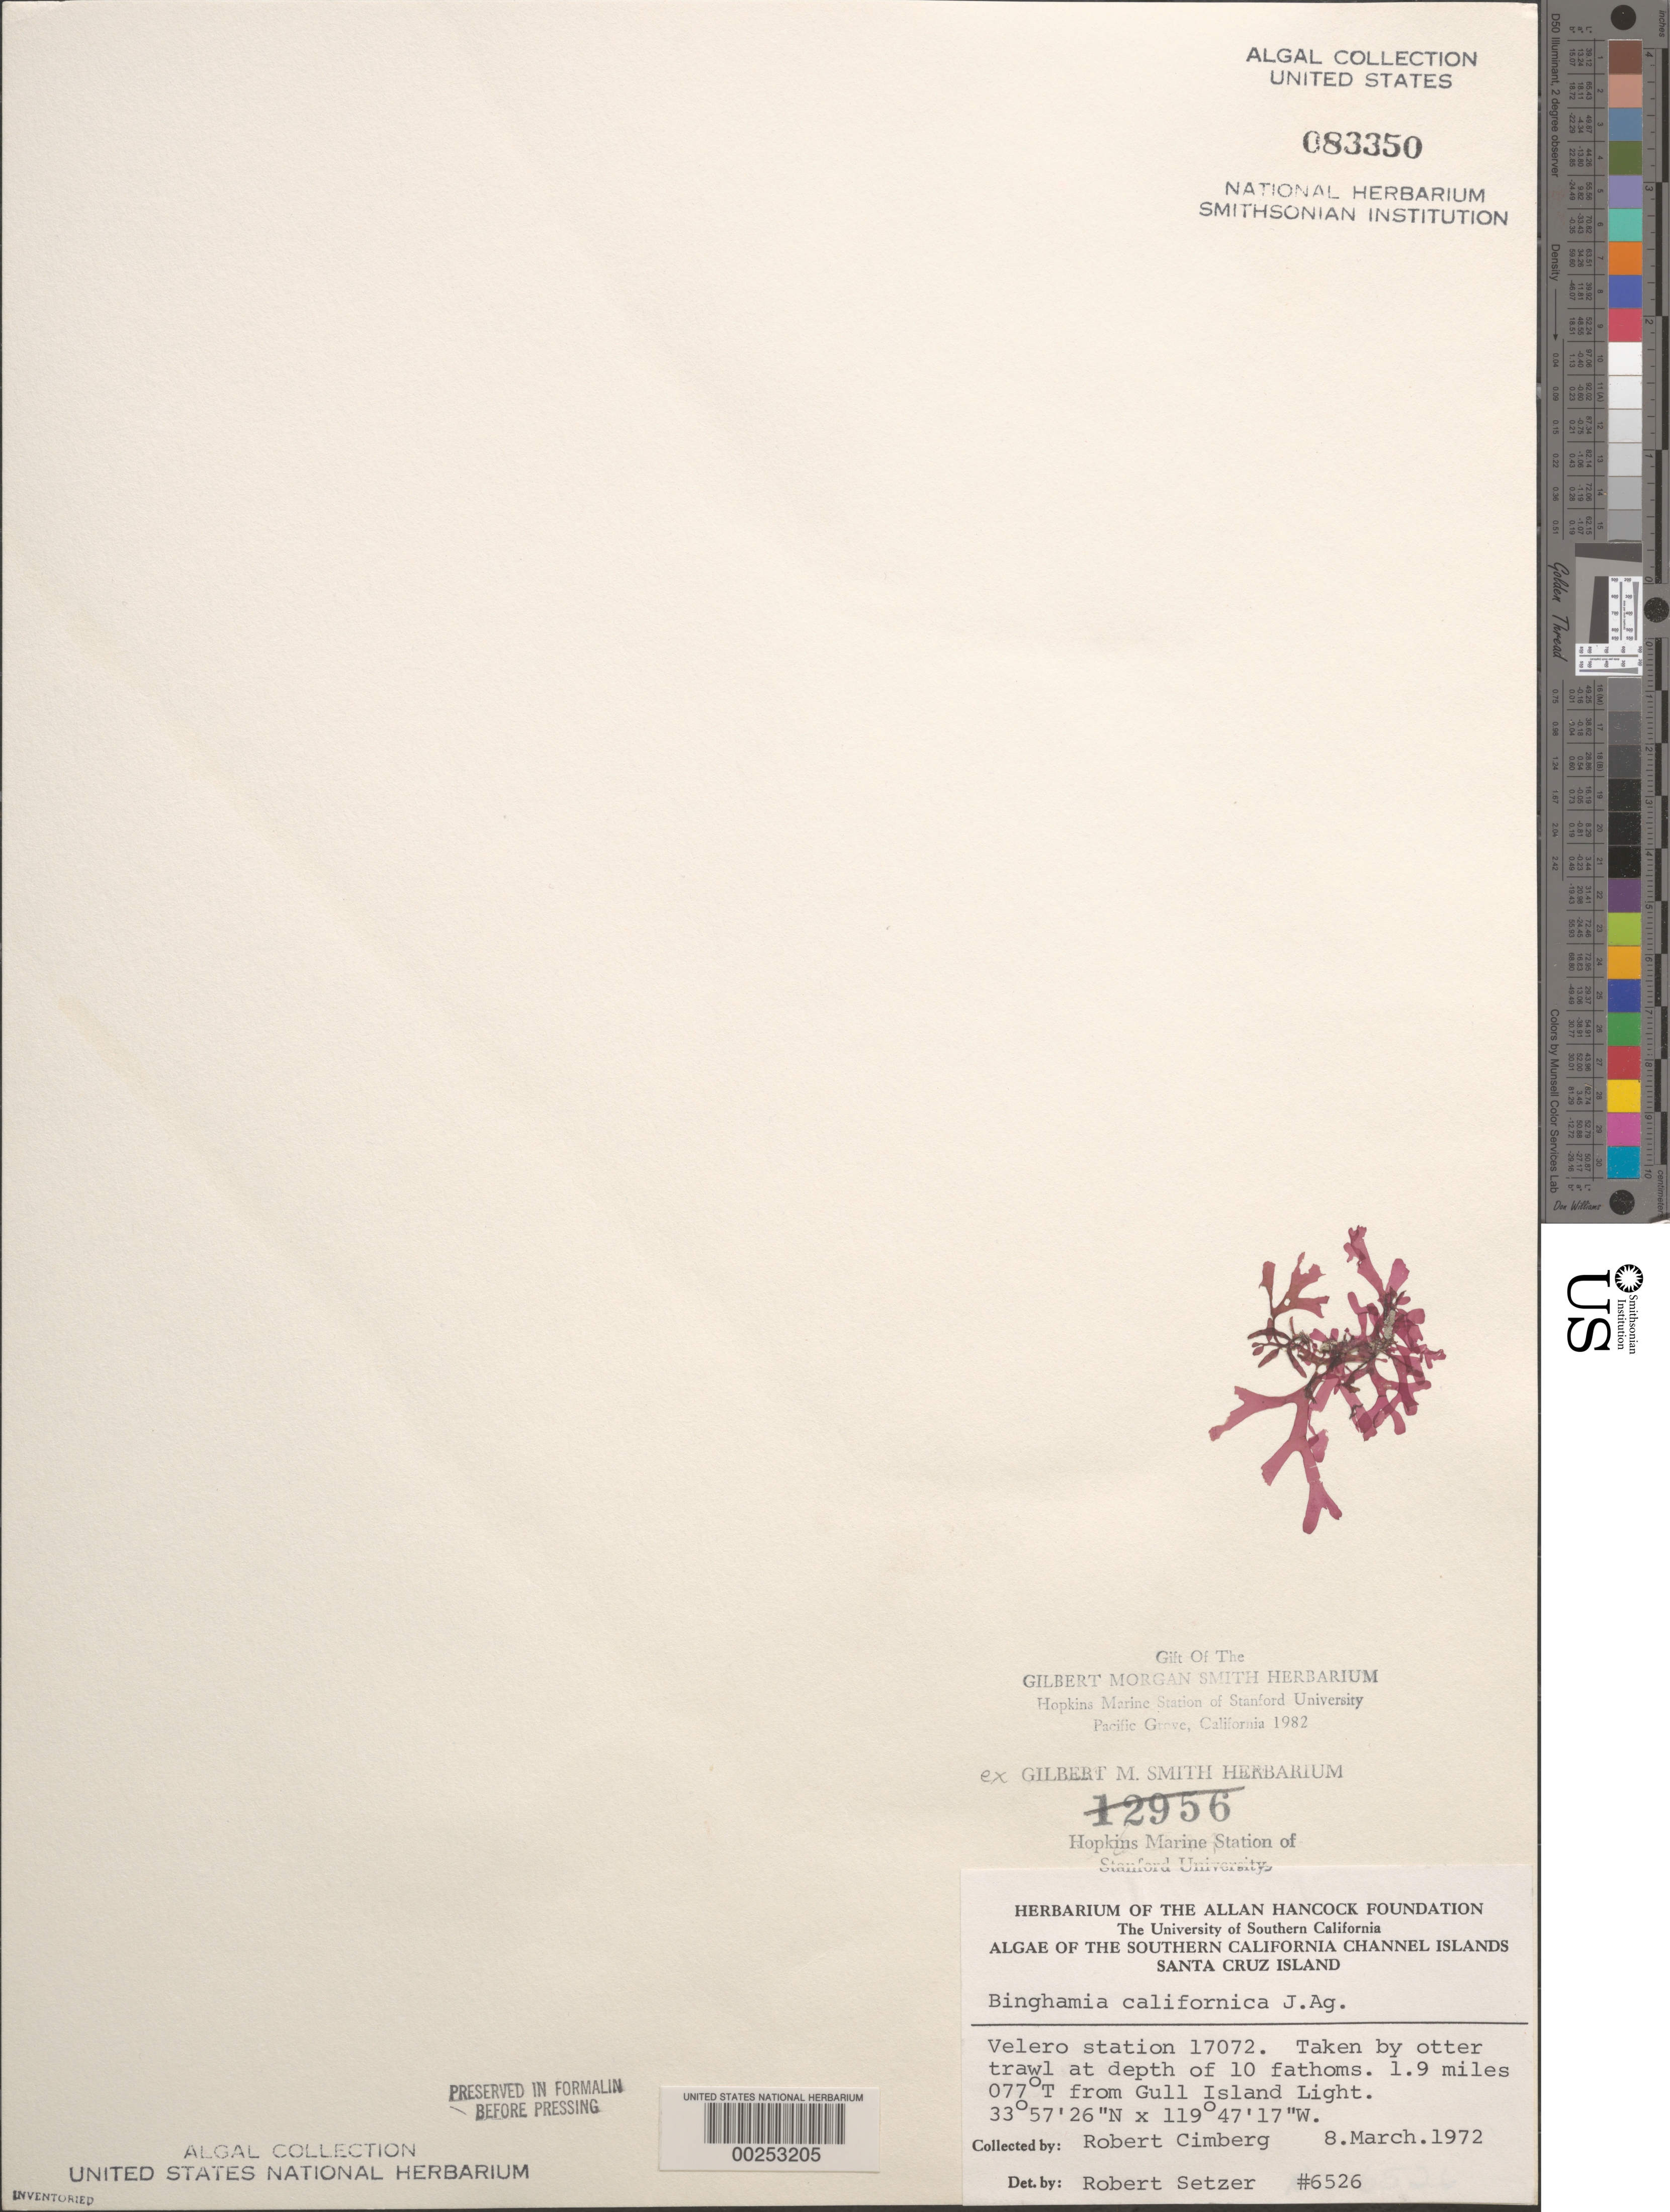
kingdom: Plantae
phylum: Rhodophyta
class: Florideophyceae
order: Rhodymeniales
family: Lomentariaceae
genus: Binghamia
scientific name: Binghamia californica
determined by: Setzer, R. B.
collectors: R. Cimberg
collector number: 6526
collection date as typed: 08 Mar 1972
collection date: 1972-03-08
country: United States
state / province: California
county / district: Santa Barbara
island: Santa Cruz Island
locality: Off Gull Island Light, near Santa Cruz Island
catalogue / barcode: US 83350